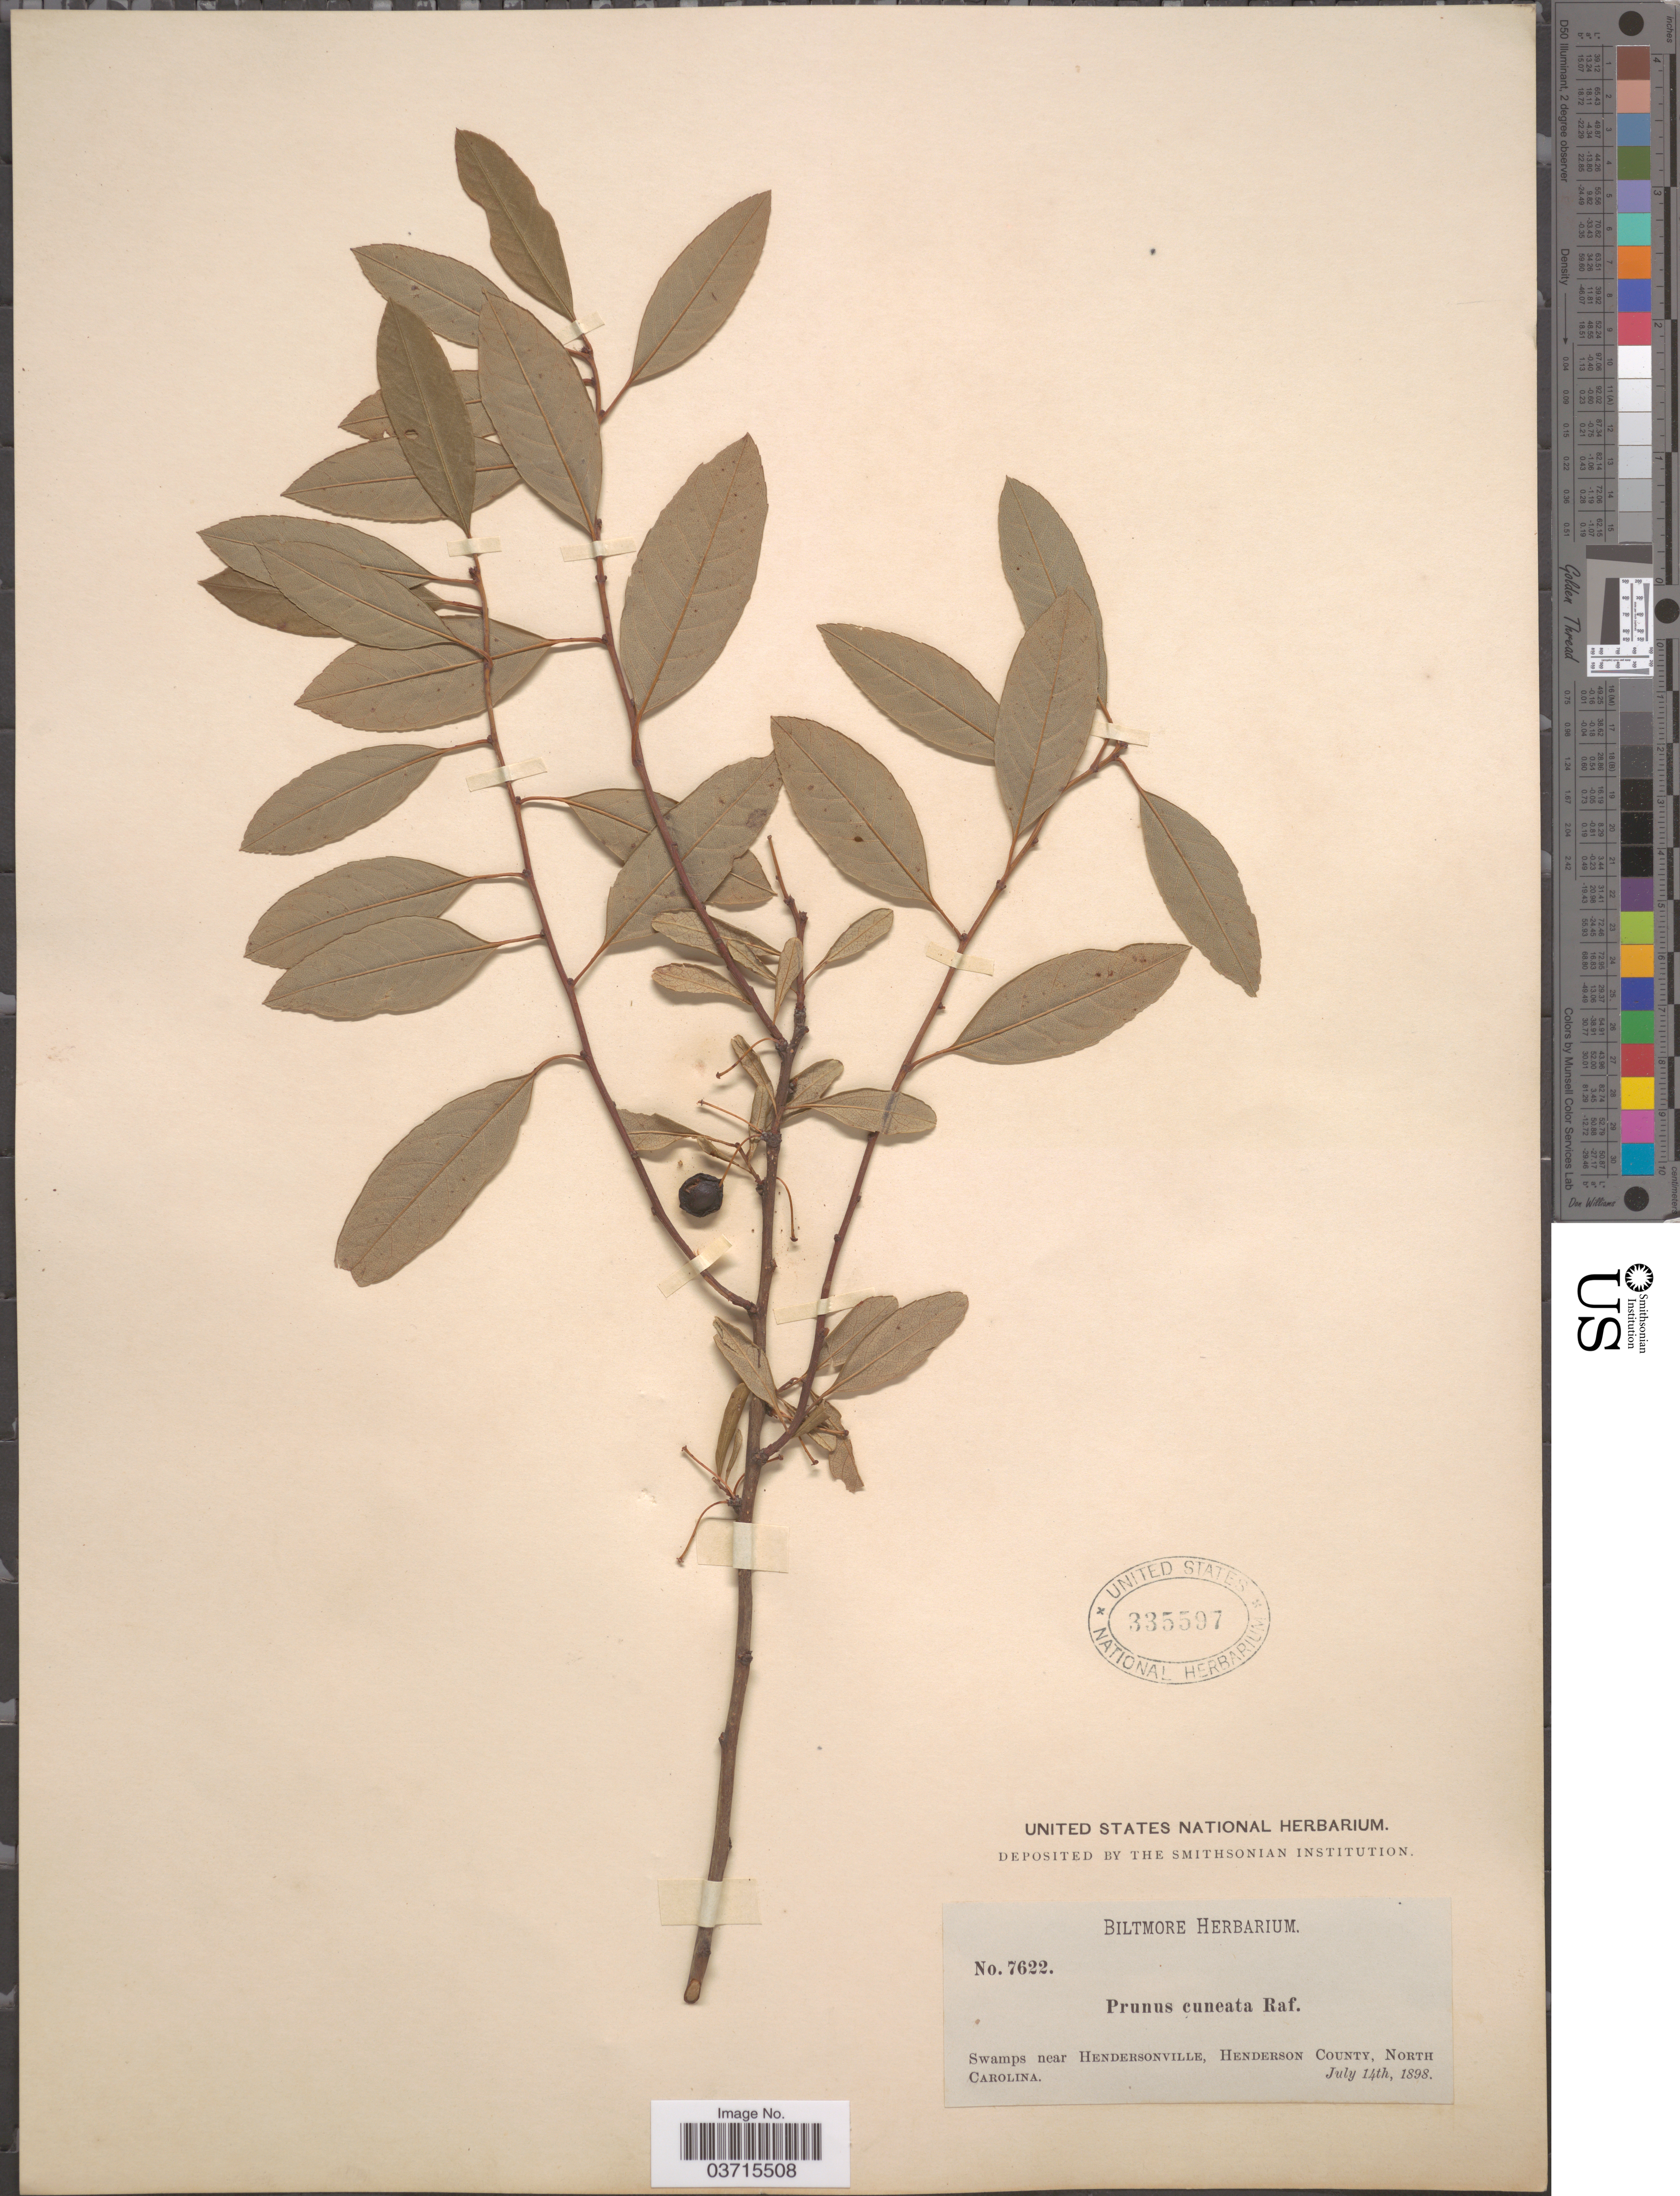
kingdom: Plantae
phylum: Tracheophyta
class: Magnoliopsida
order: Rosales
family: Rosaceae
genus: Prunus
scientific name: Prunus cuneata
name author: Raf.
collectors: ex herb. Biltmore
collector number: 7622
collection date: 1898-07-14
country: United States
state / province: North Carolina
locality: Swamps near Hendersonville, Henderson County.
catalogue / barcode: US 335597